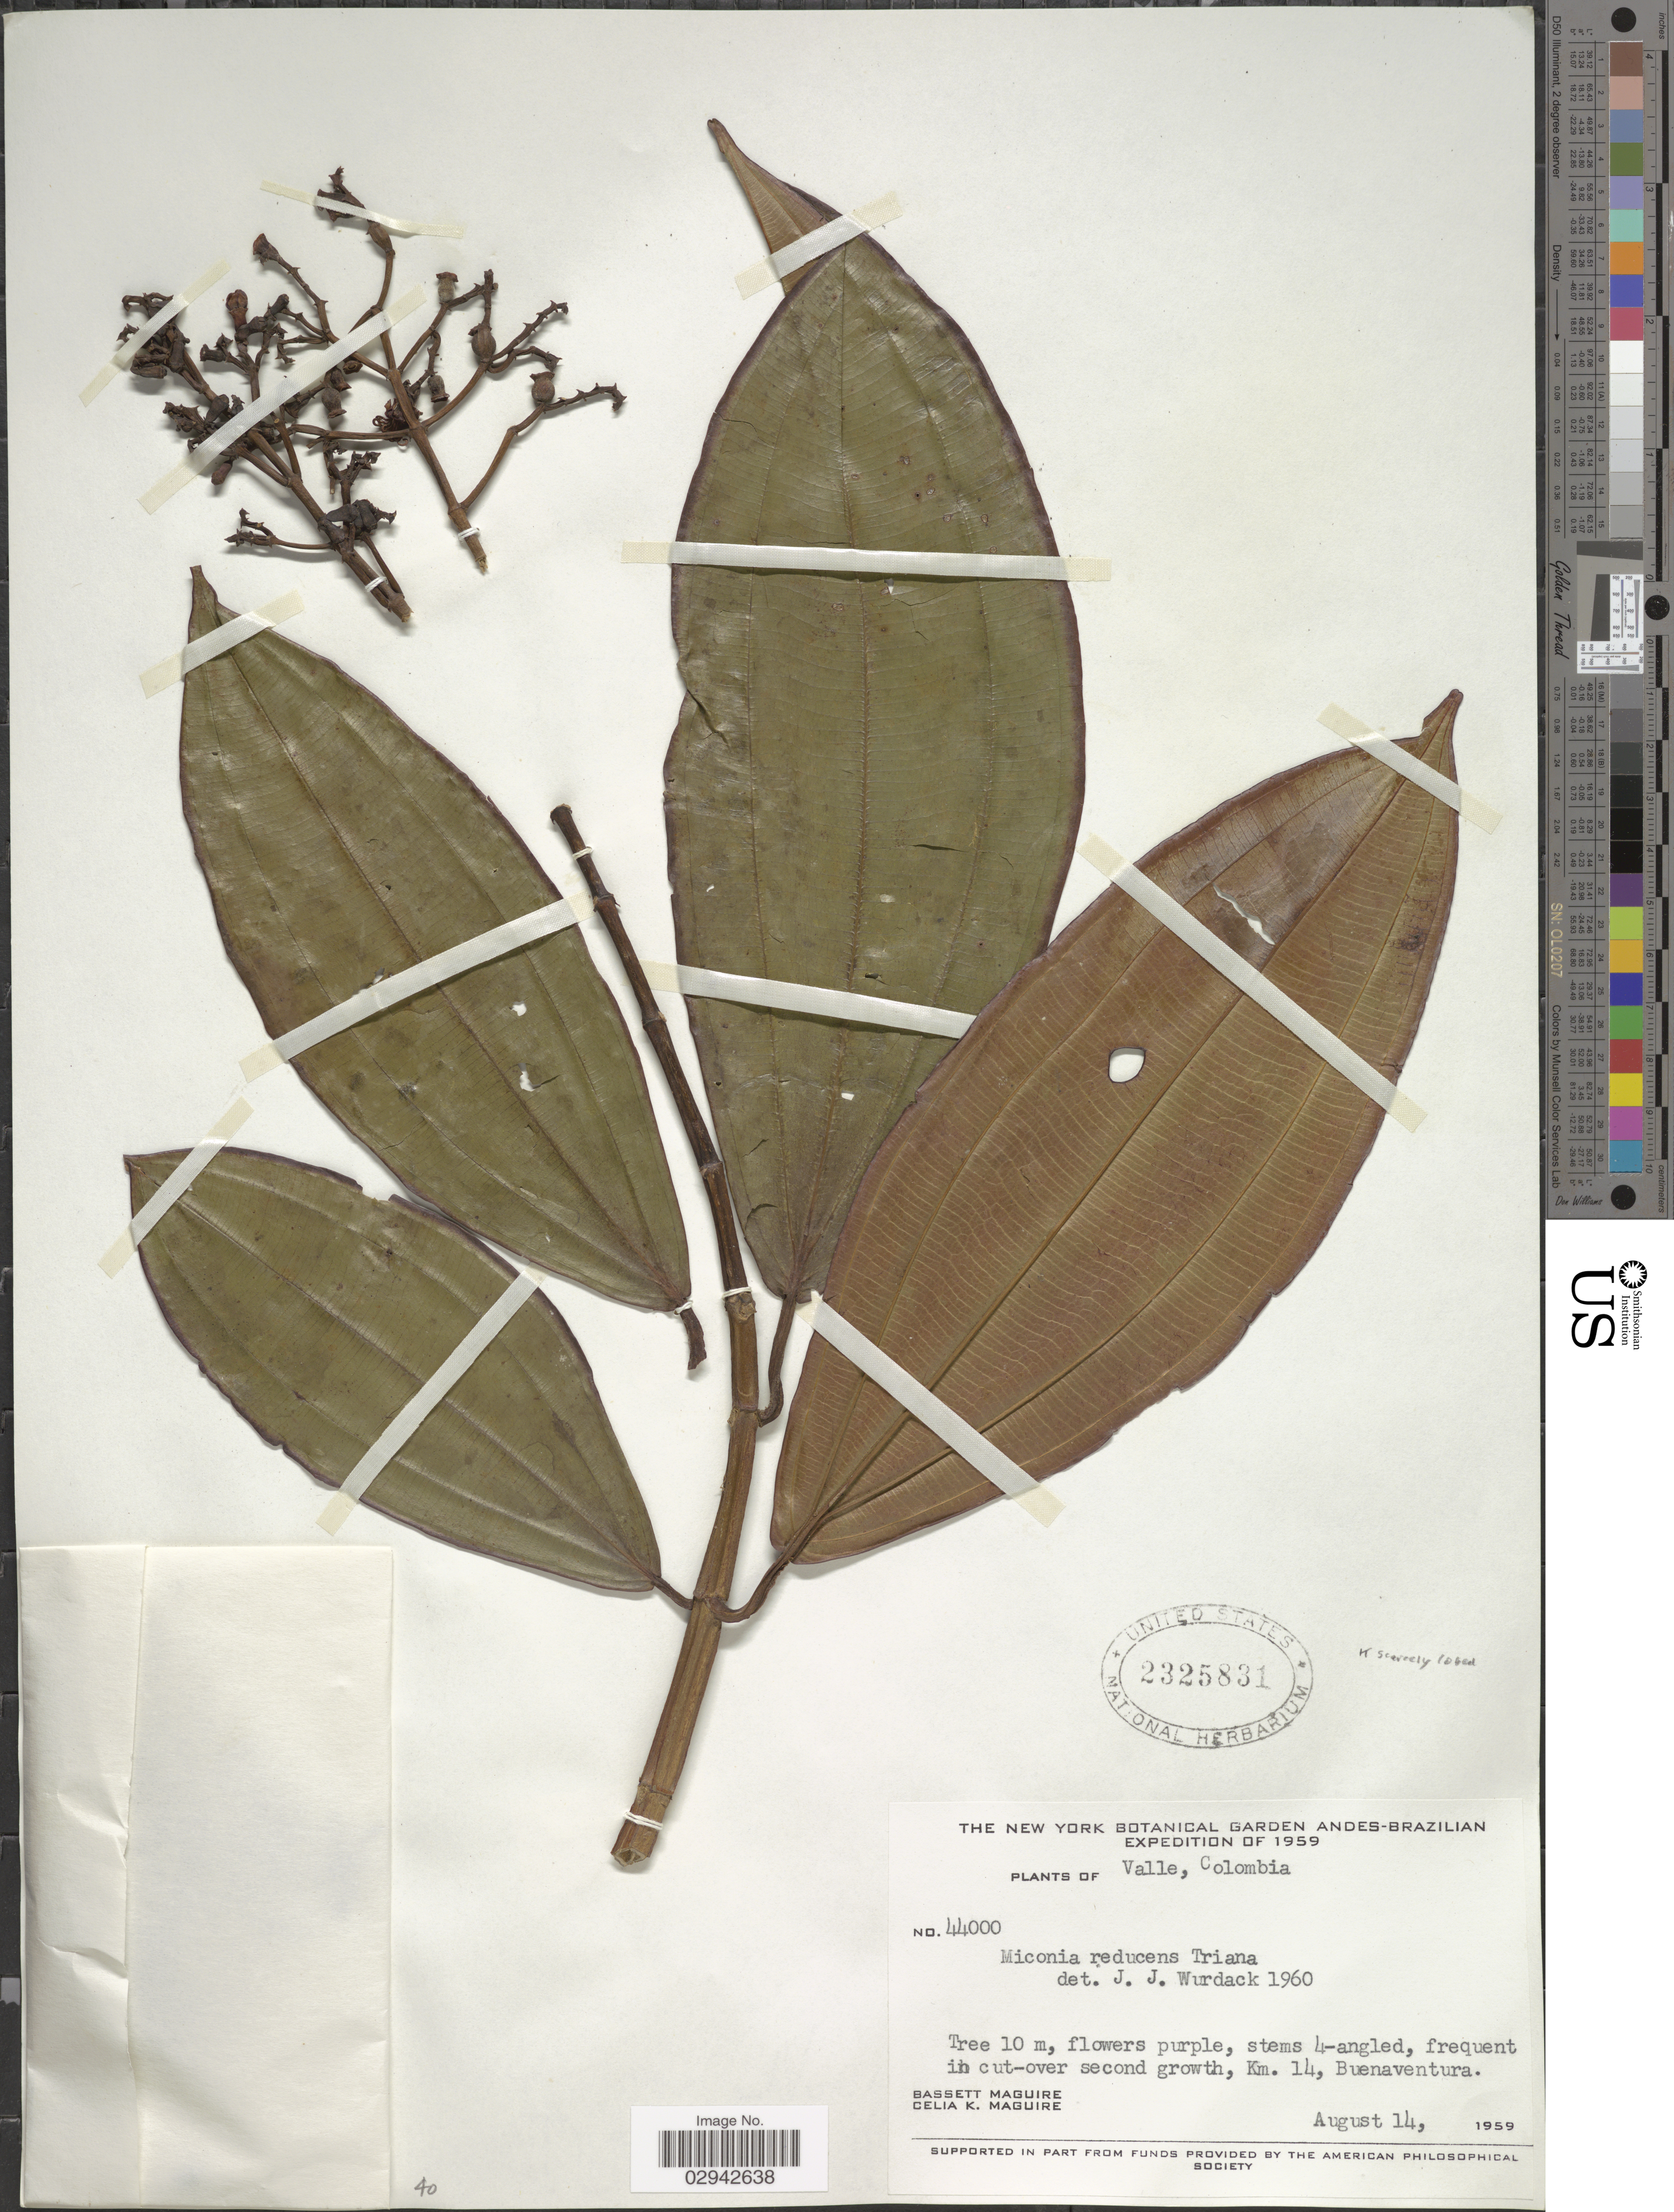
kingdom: Plantae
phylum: Tracheophyta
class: Magnoliopsida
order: Myrtales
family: Melastomataceae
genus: Miconia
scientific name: Miconia reducens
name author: Triana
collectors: B. Maguire & C. K. Maguire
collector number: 44000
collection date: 1959-08-14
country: Colombia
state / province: Valle del Cauca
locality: Valle, Km. 14, Buenaventura.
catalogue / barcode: US 2325831